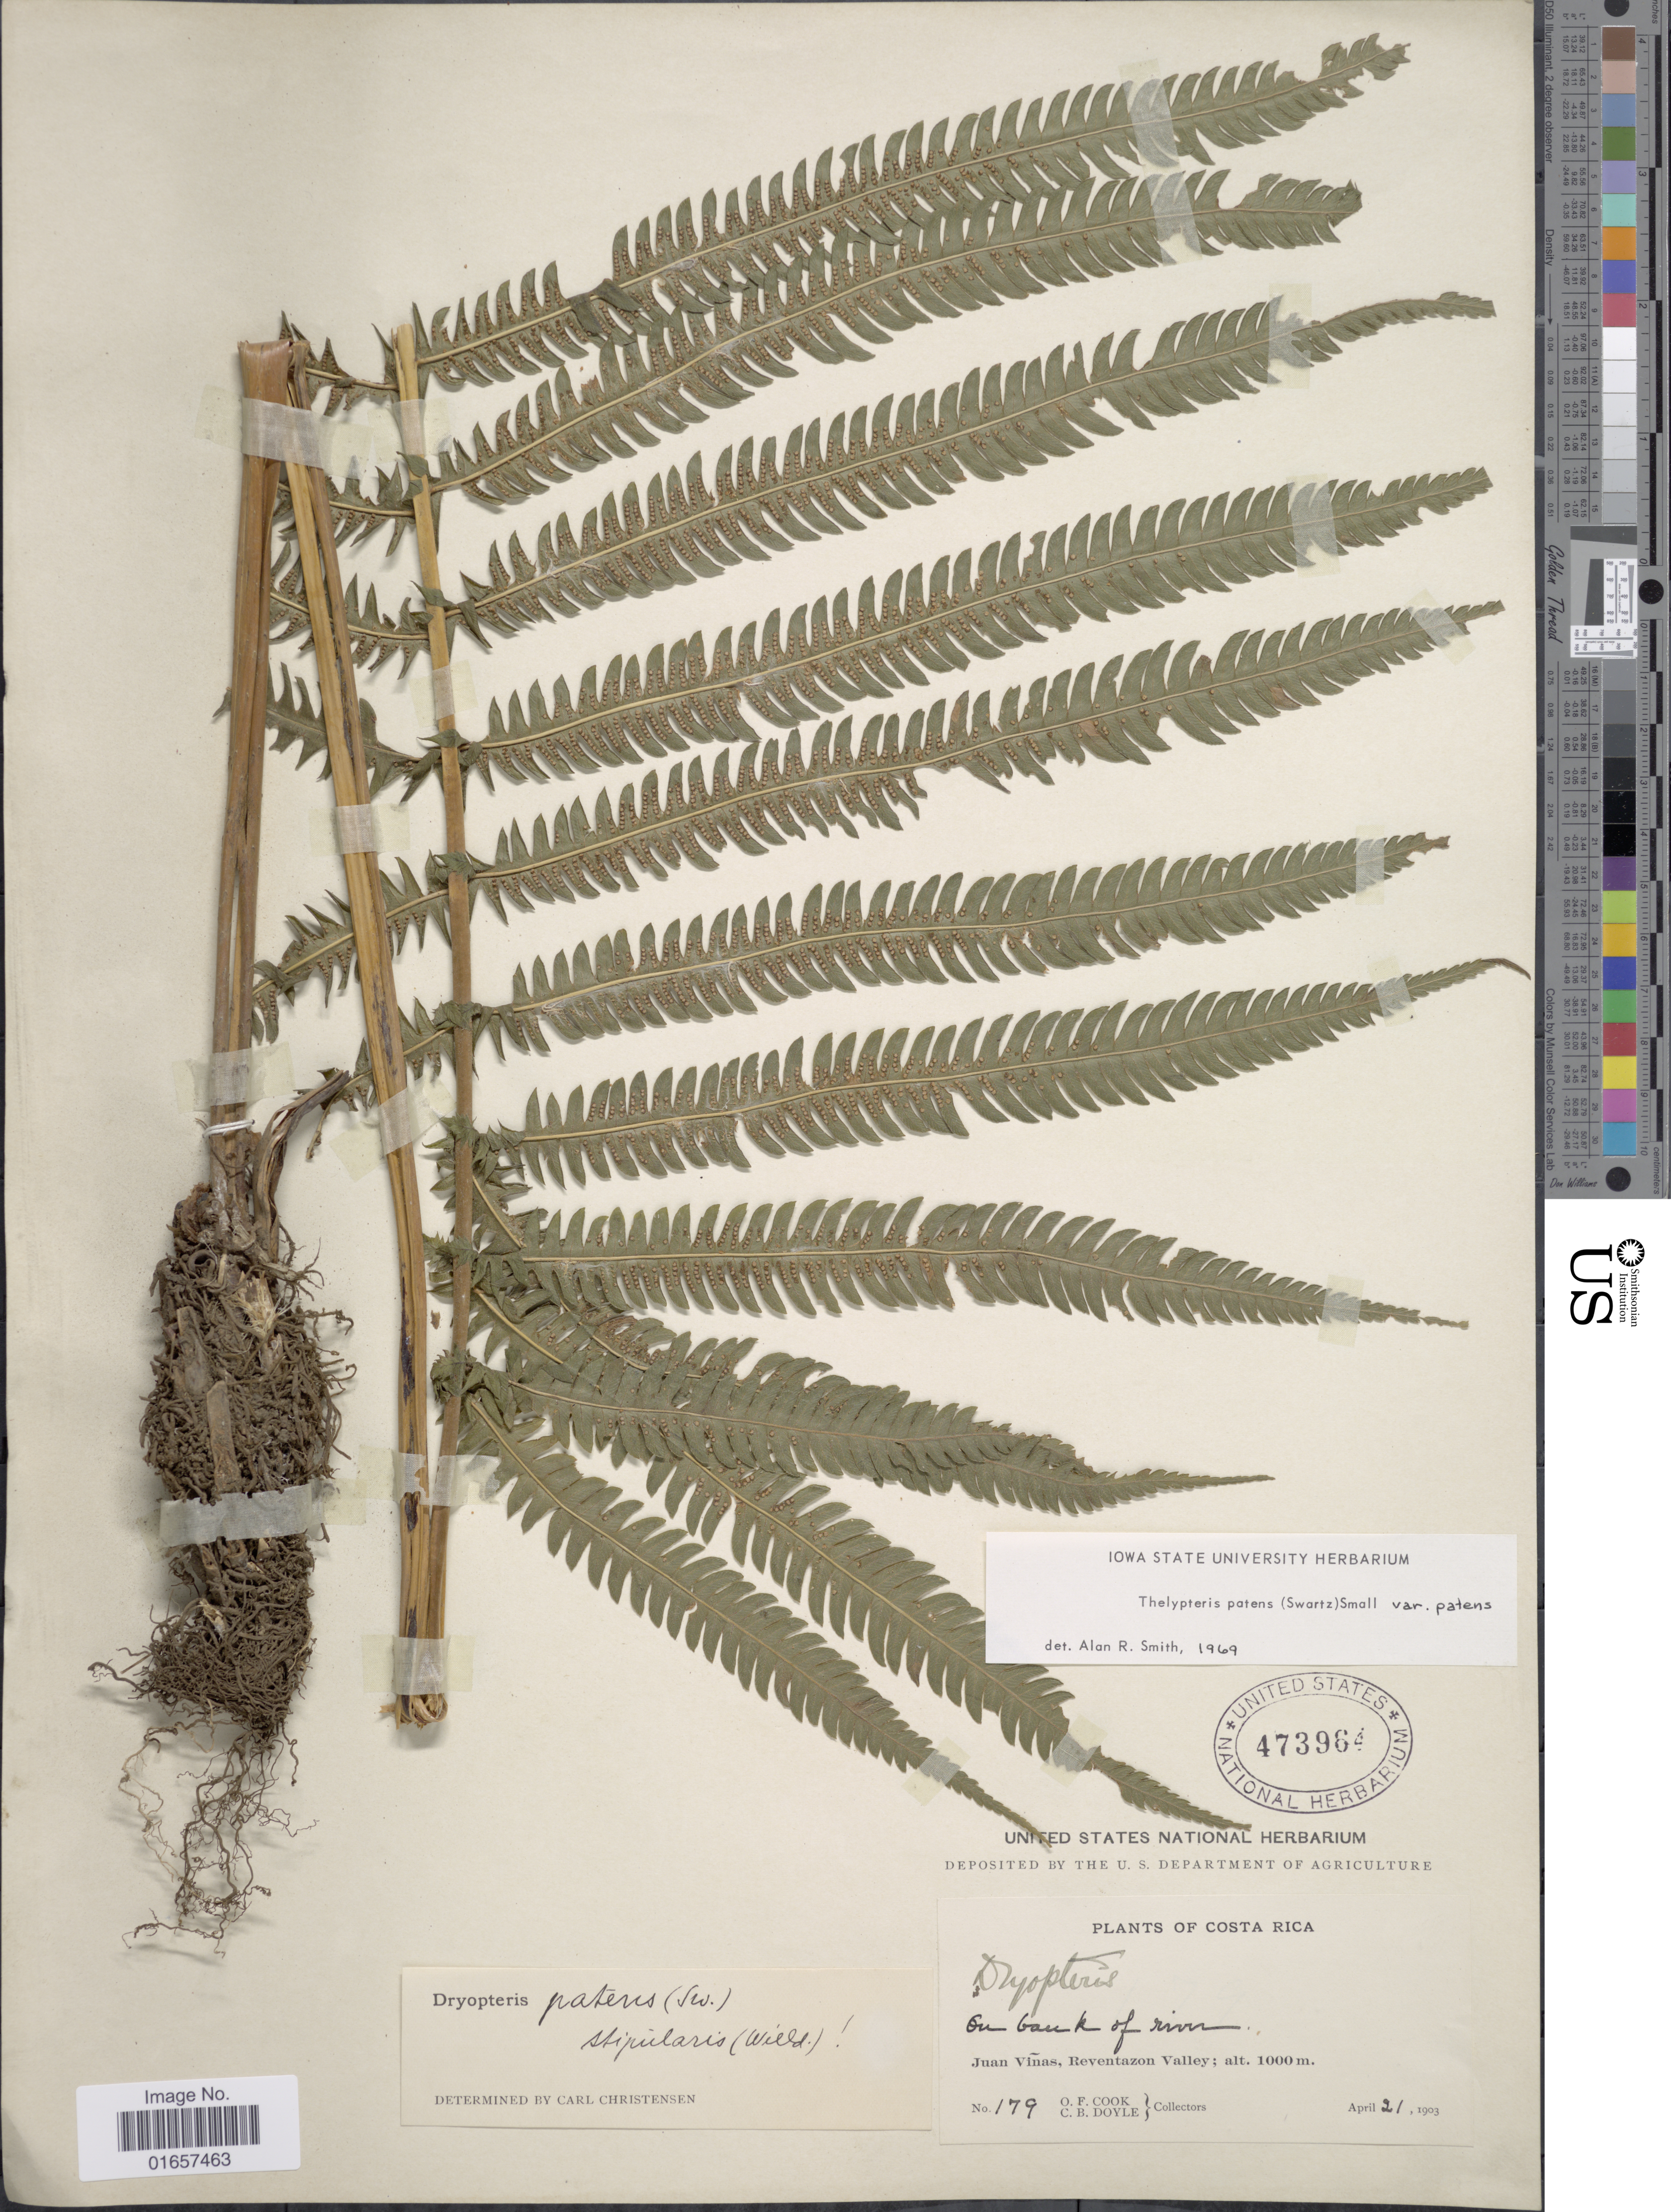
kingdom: Plantae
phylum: Tracheophyta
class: Polypodiopsida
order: Polypodiales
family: Thelypteridaceae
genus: Christella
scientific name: Christella patens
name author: (Sw.) Holttum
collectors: O. F. Cook & C. Doyle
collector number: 179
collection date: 1903-04-21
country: Costa Rica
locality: Costa Rica, On bank of river, Juan Viñas, Reventazon Valley.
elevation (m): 1000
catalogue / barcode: US 473964